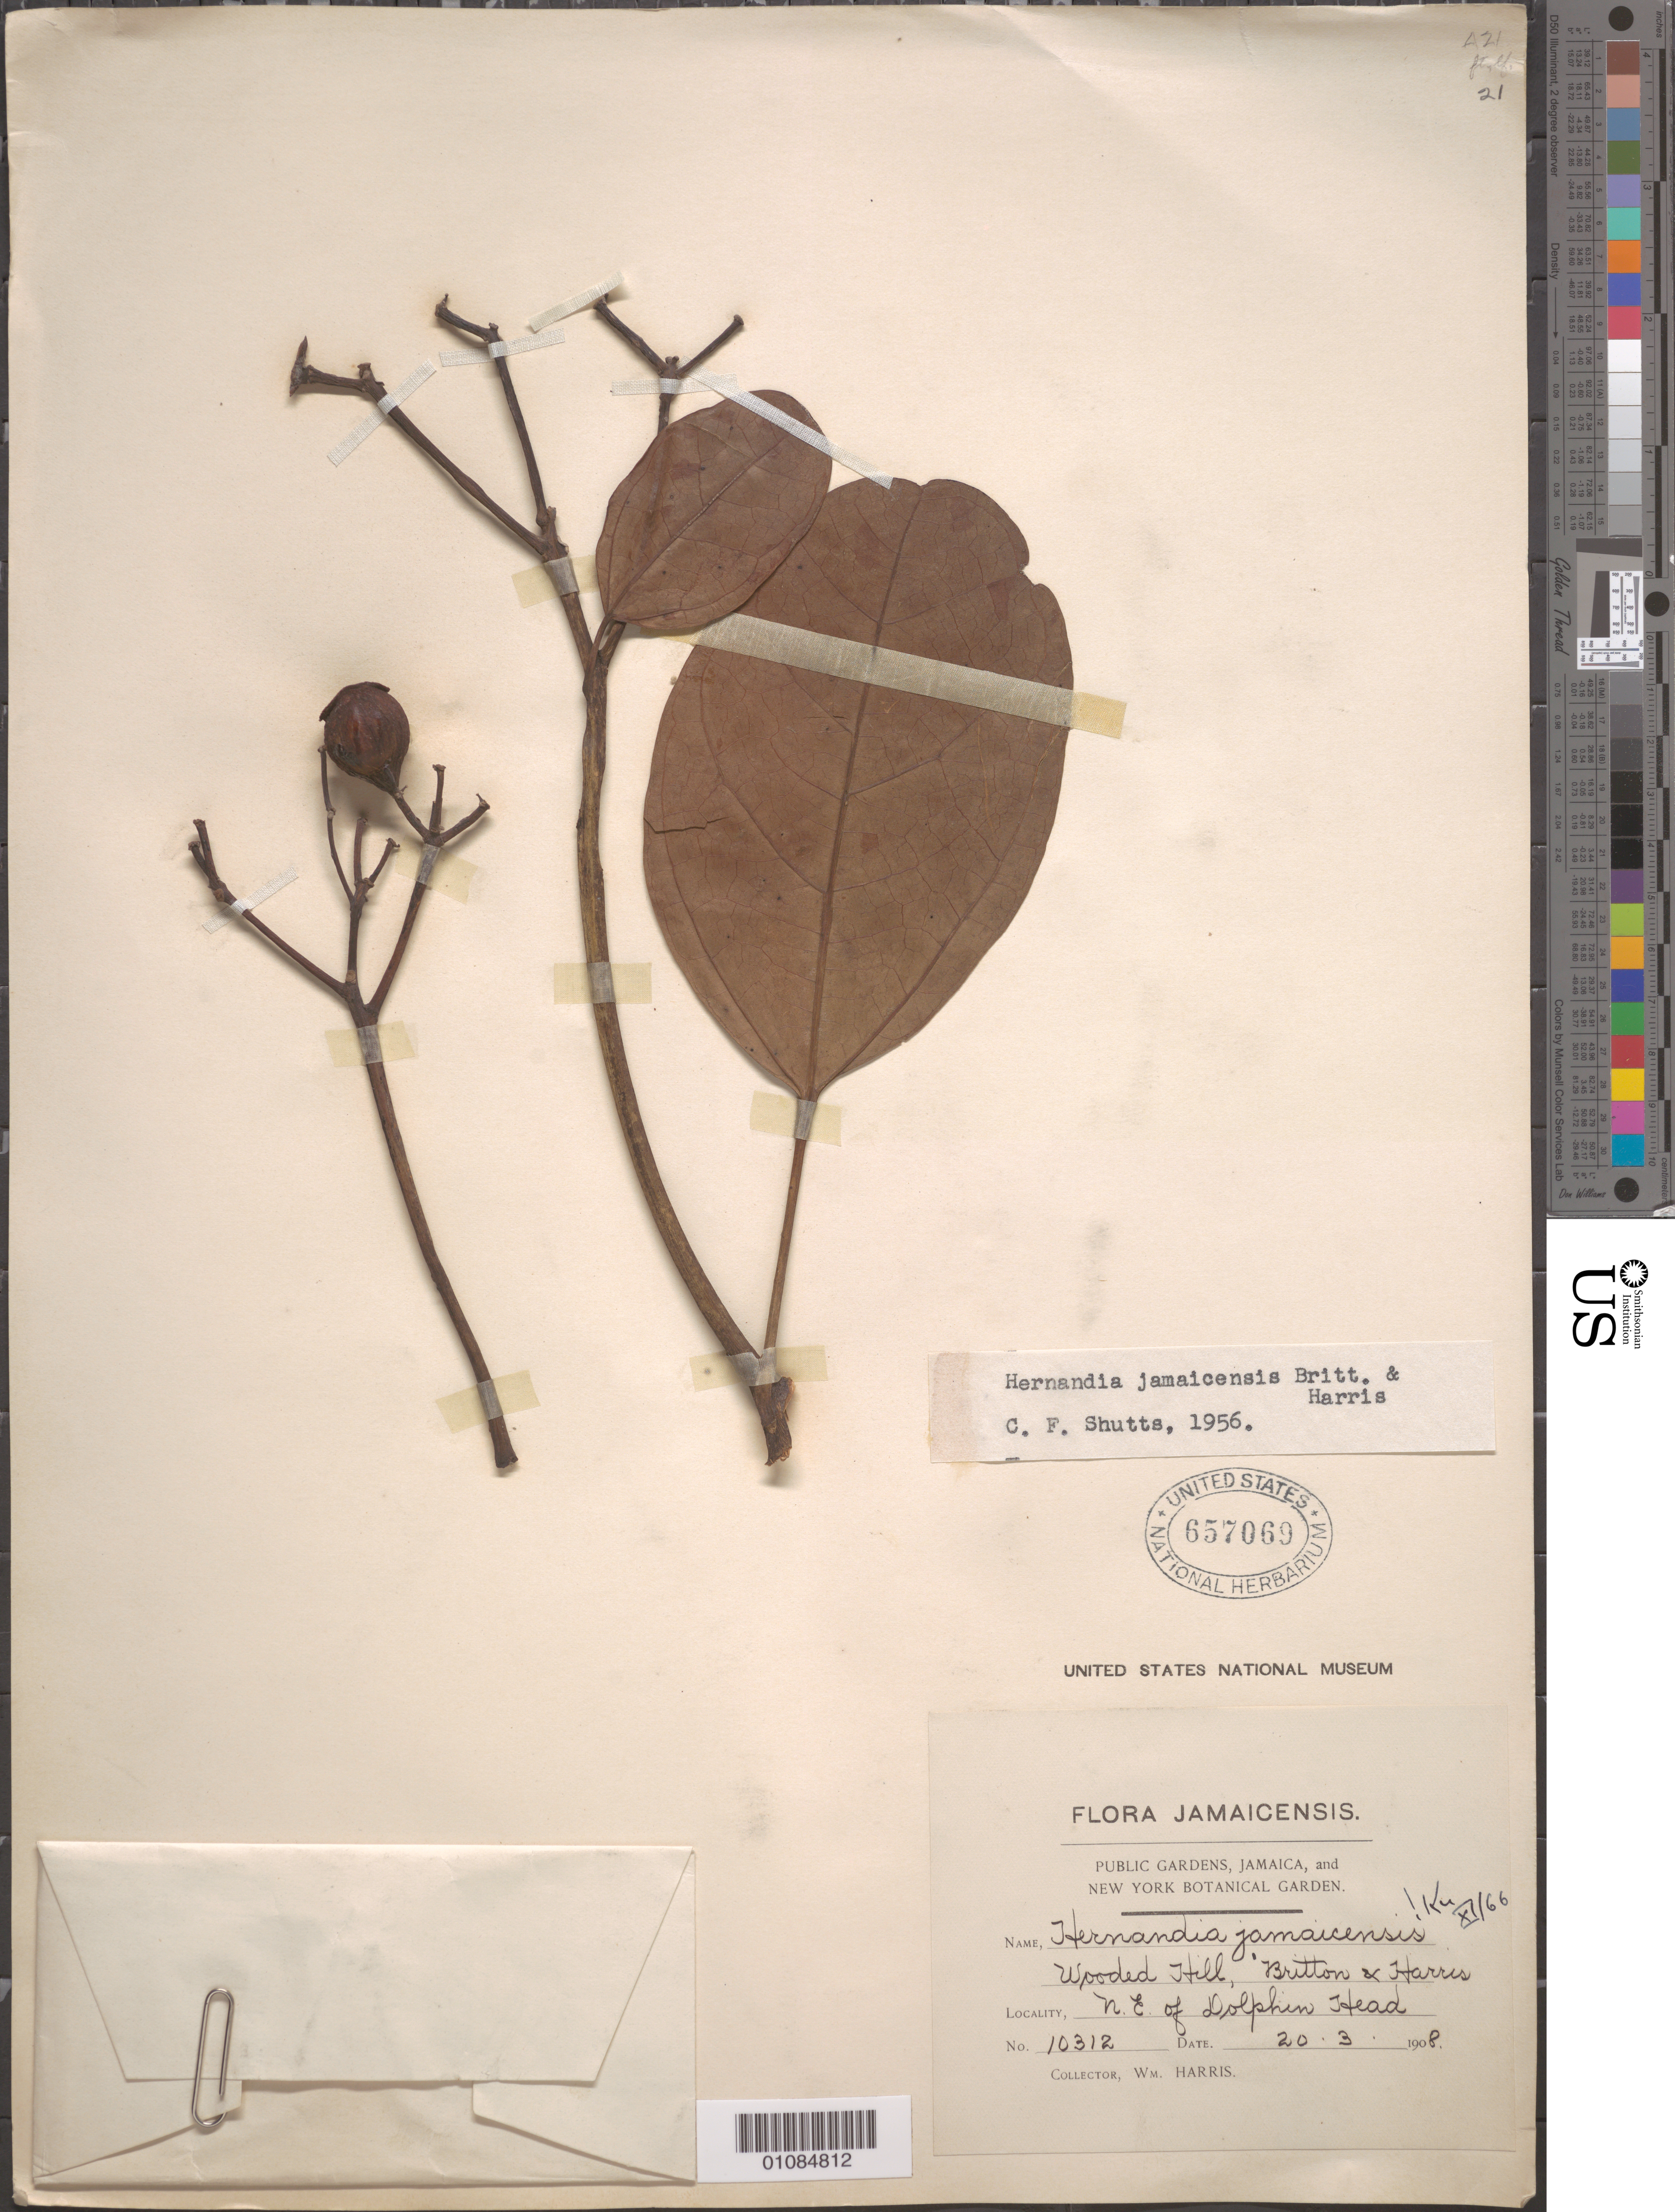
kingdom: Plantae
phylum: Tracheophyta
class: Magnoliopsida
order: Laurales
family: Hernandiaceae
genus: Hernandia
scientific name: Hernandia jamaicensis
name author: Britton & Harris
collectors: W. H. Harris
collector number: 10312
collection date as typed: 20 Mar 1908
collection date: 1908-03-20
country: Jamaica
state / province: Hanover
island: Jamaica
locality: Wooded hill NE of Dolphin Head.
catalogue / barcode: US 657069